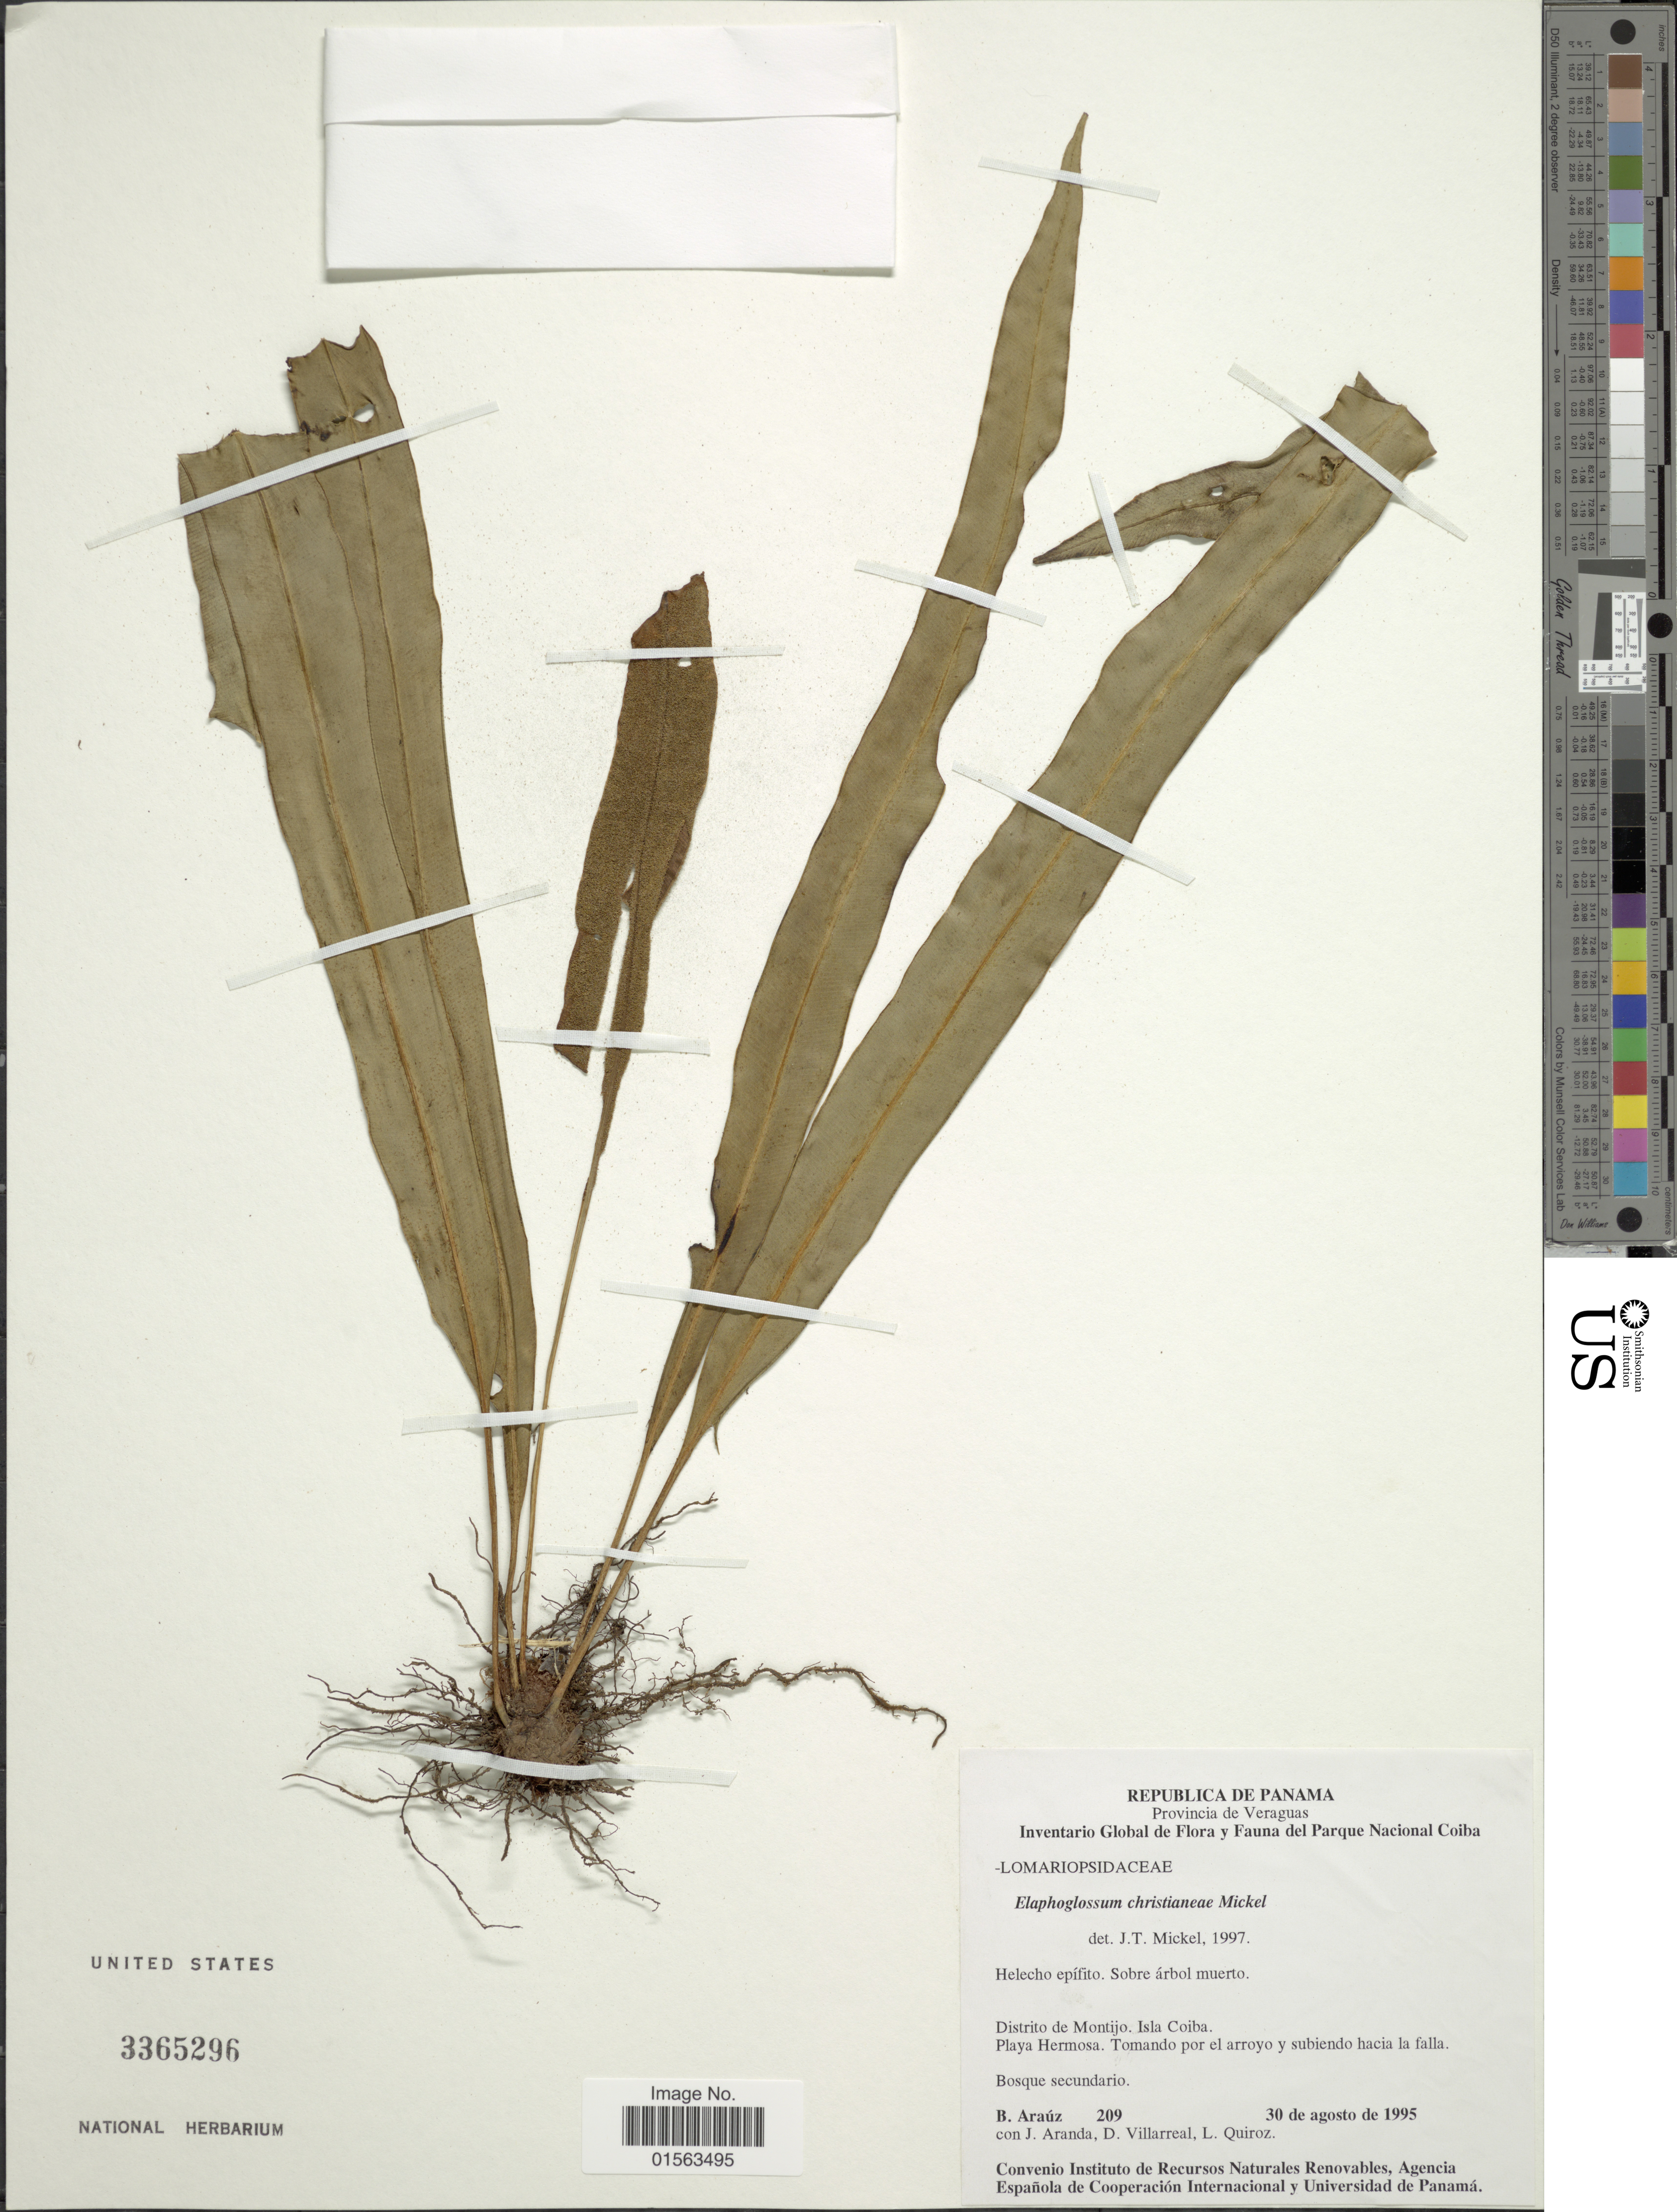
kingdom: Plantae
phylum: Tracheophyta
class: Polypodiopsida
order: Polypodiales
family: Dryopteridaceae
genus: Elaphoglossum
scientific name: Elaphoglossum christianeae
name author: Mickel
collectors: B. Araúz, J. Aranda, D. Villareal & J. Quiroz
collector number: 209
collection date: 1995-08-30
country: Panama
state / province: Veraguas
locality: Provincia de Veraguas, Distrito de Montijo, Isla Coiba, Playa Hermosa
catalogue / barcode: US 3365296